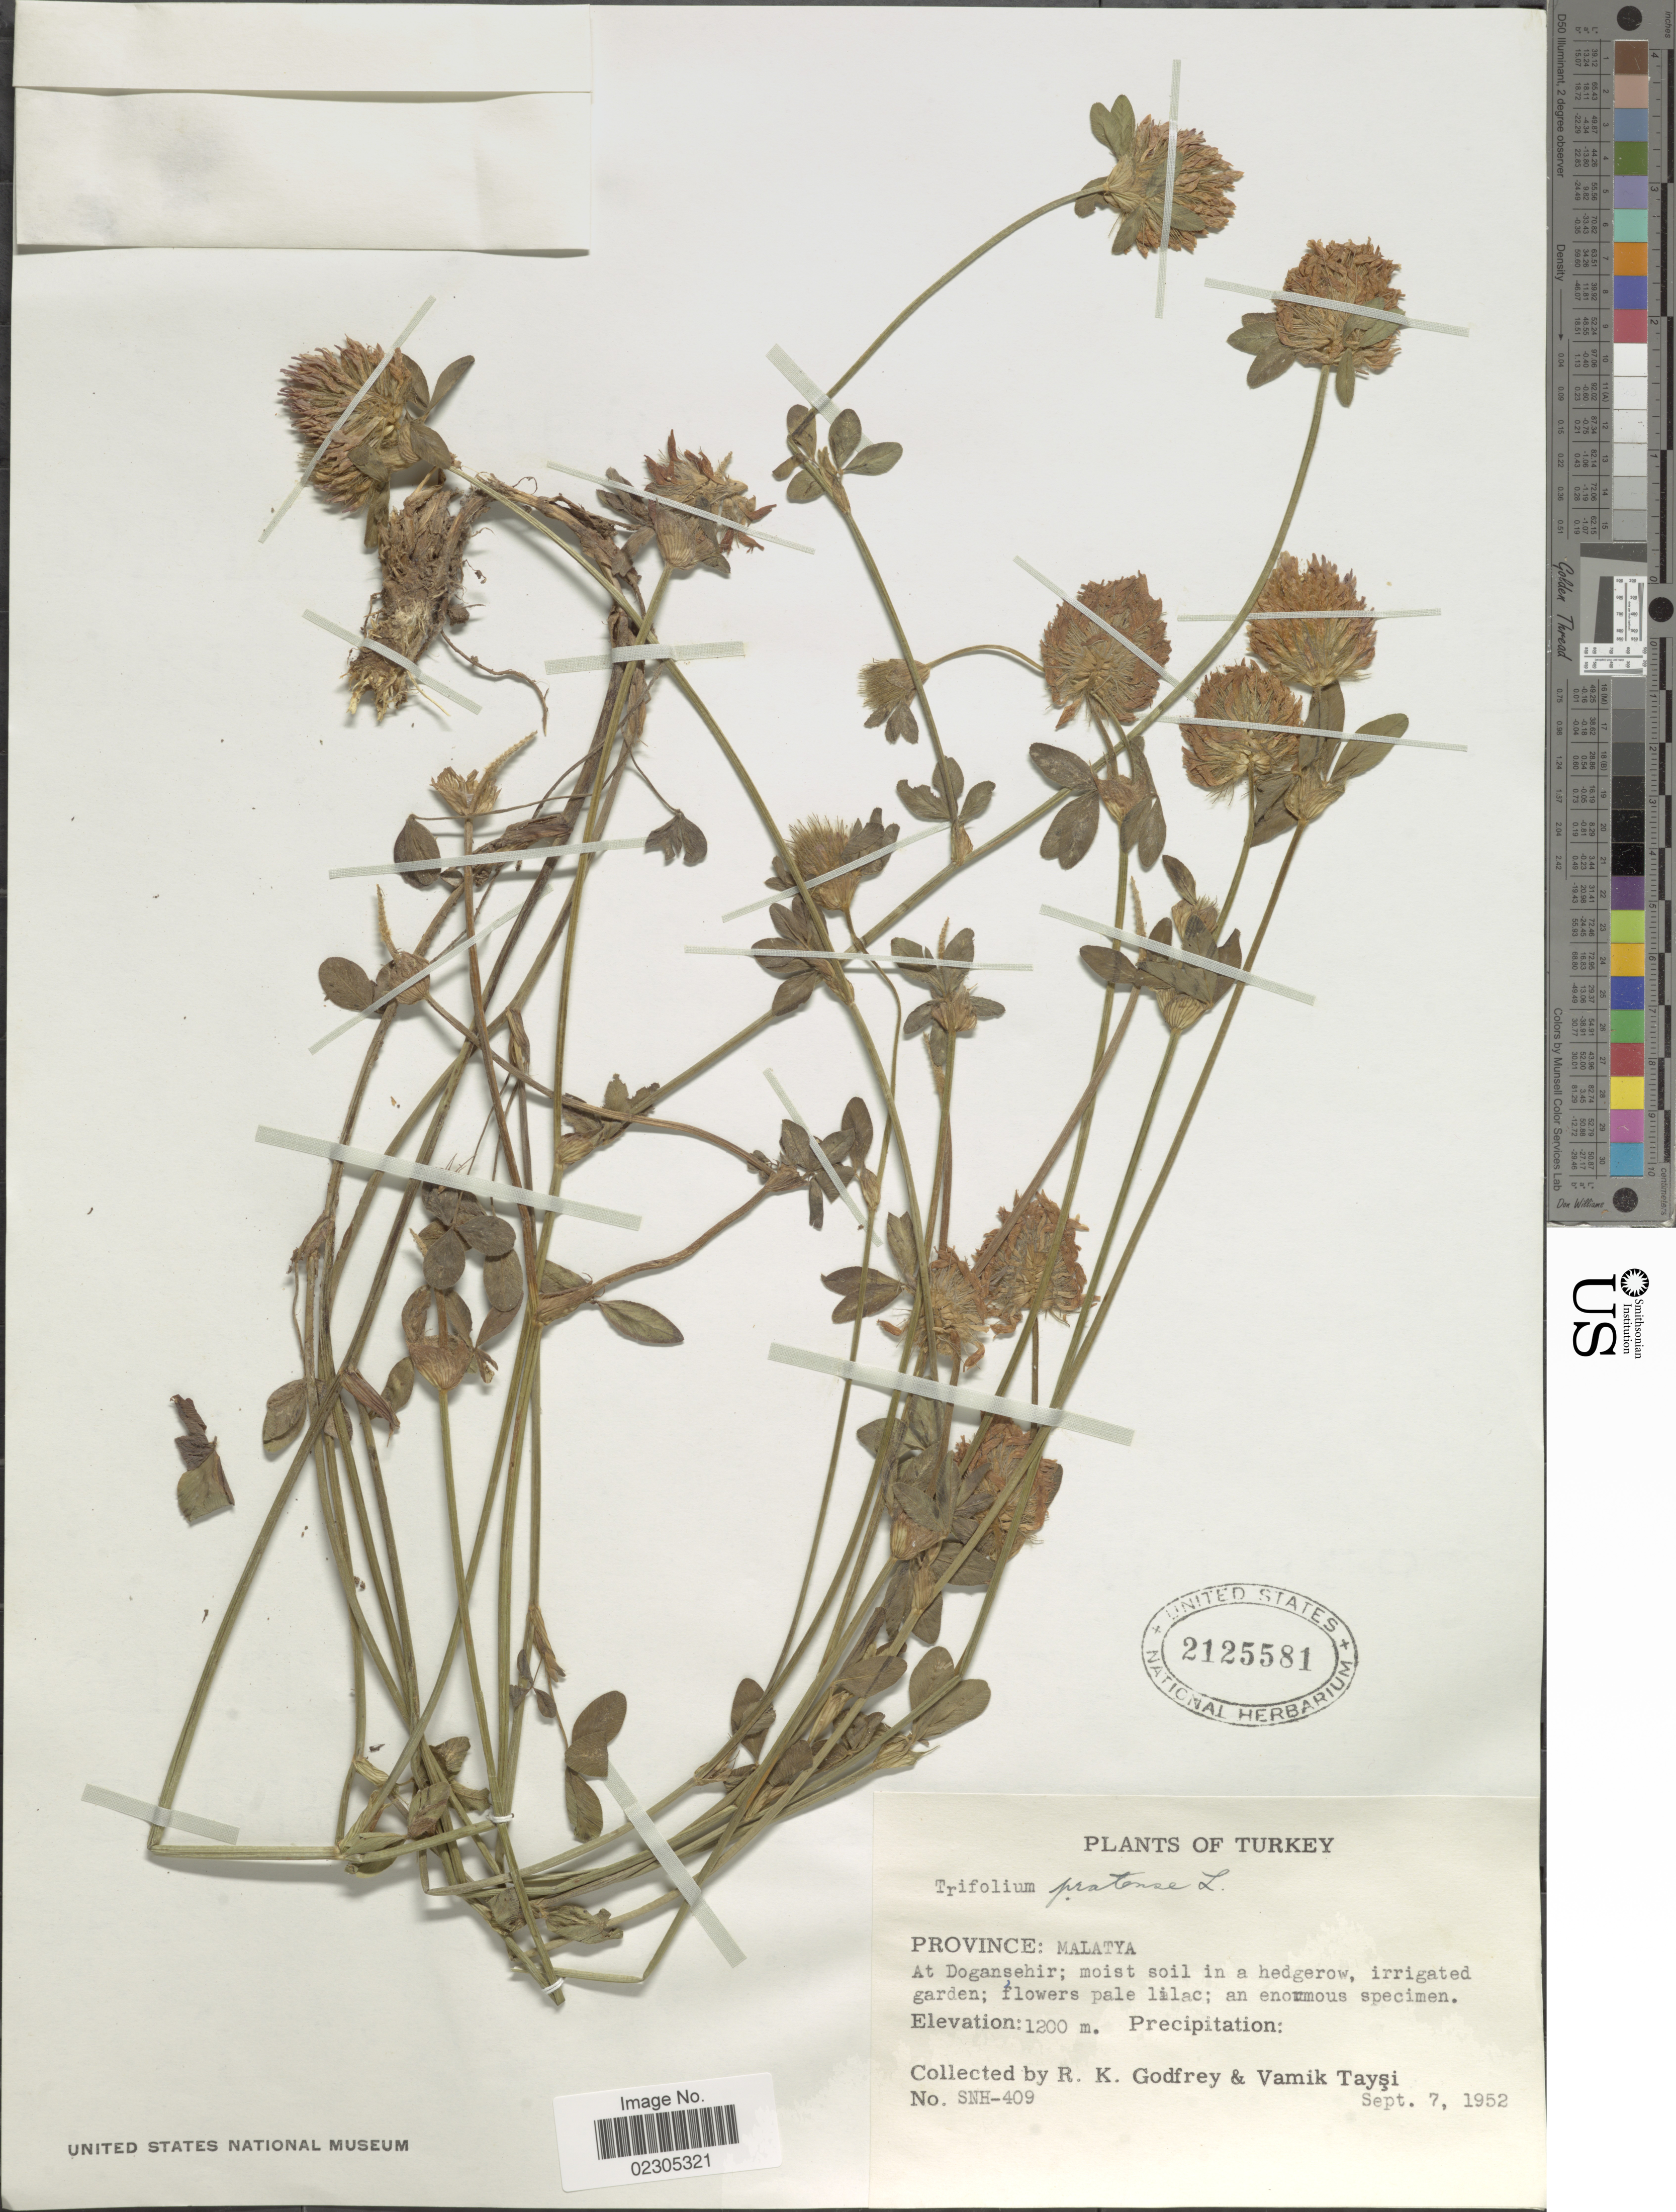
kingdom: Plantae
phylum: Tracheophyta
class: Magnoliopsida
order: Fabales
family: Fabaceae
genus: Trifolium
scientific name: Trifolium pratense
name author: L.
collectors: R. K. Godfrey & V. Taysi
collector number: SNH-409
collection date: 1952-09-07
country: Turkey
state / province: Malatya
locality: At Dogansehir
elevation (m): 1200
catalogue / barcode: US 2125581